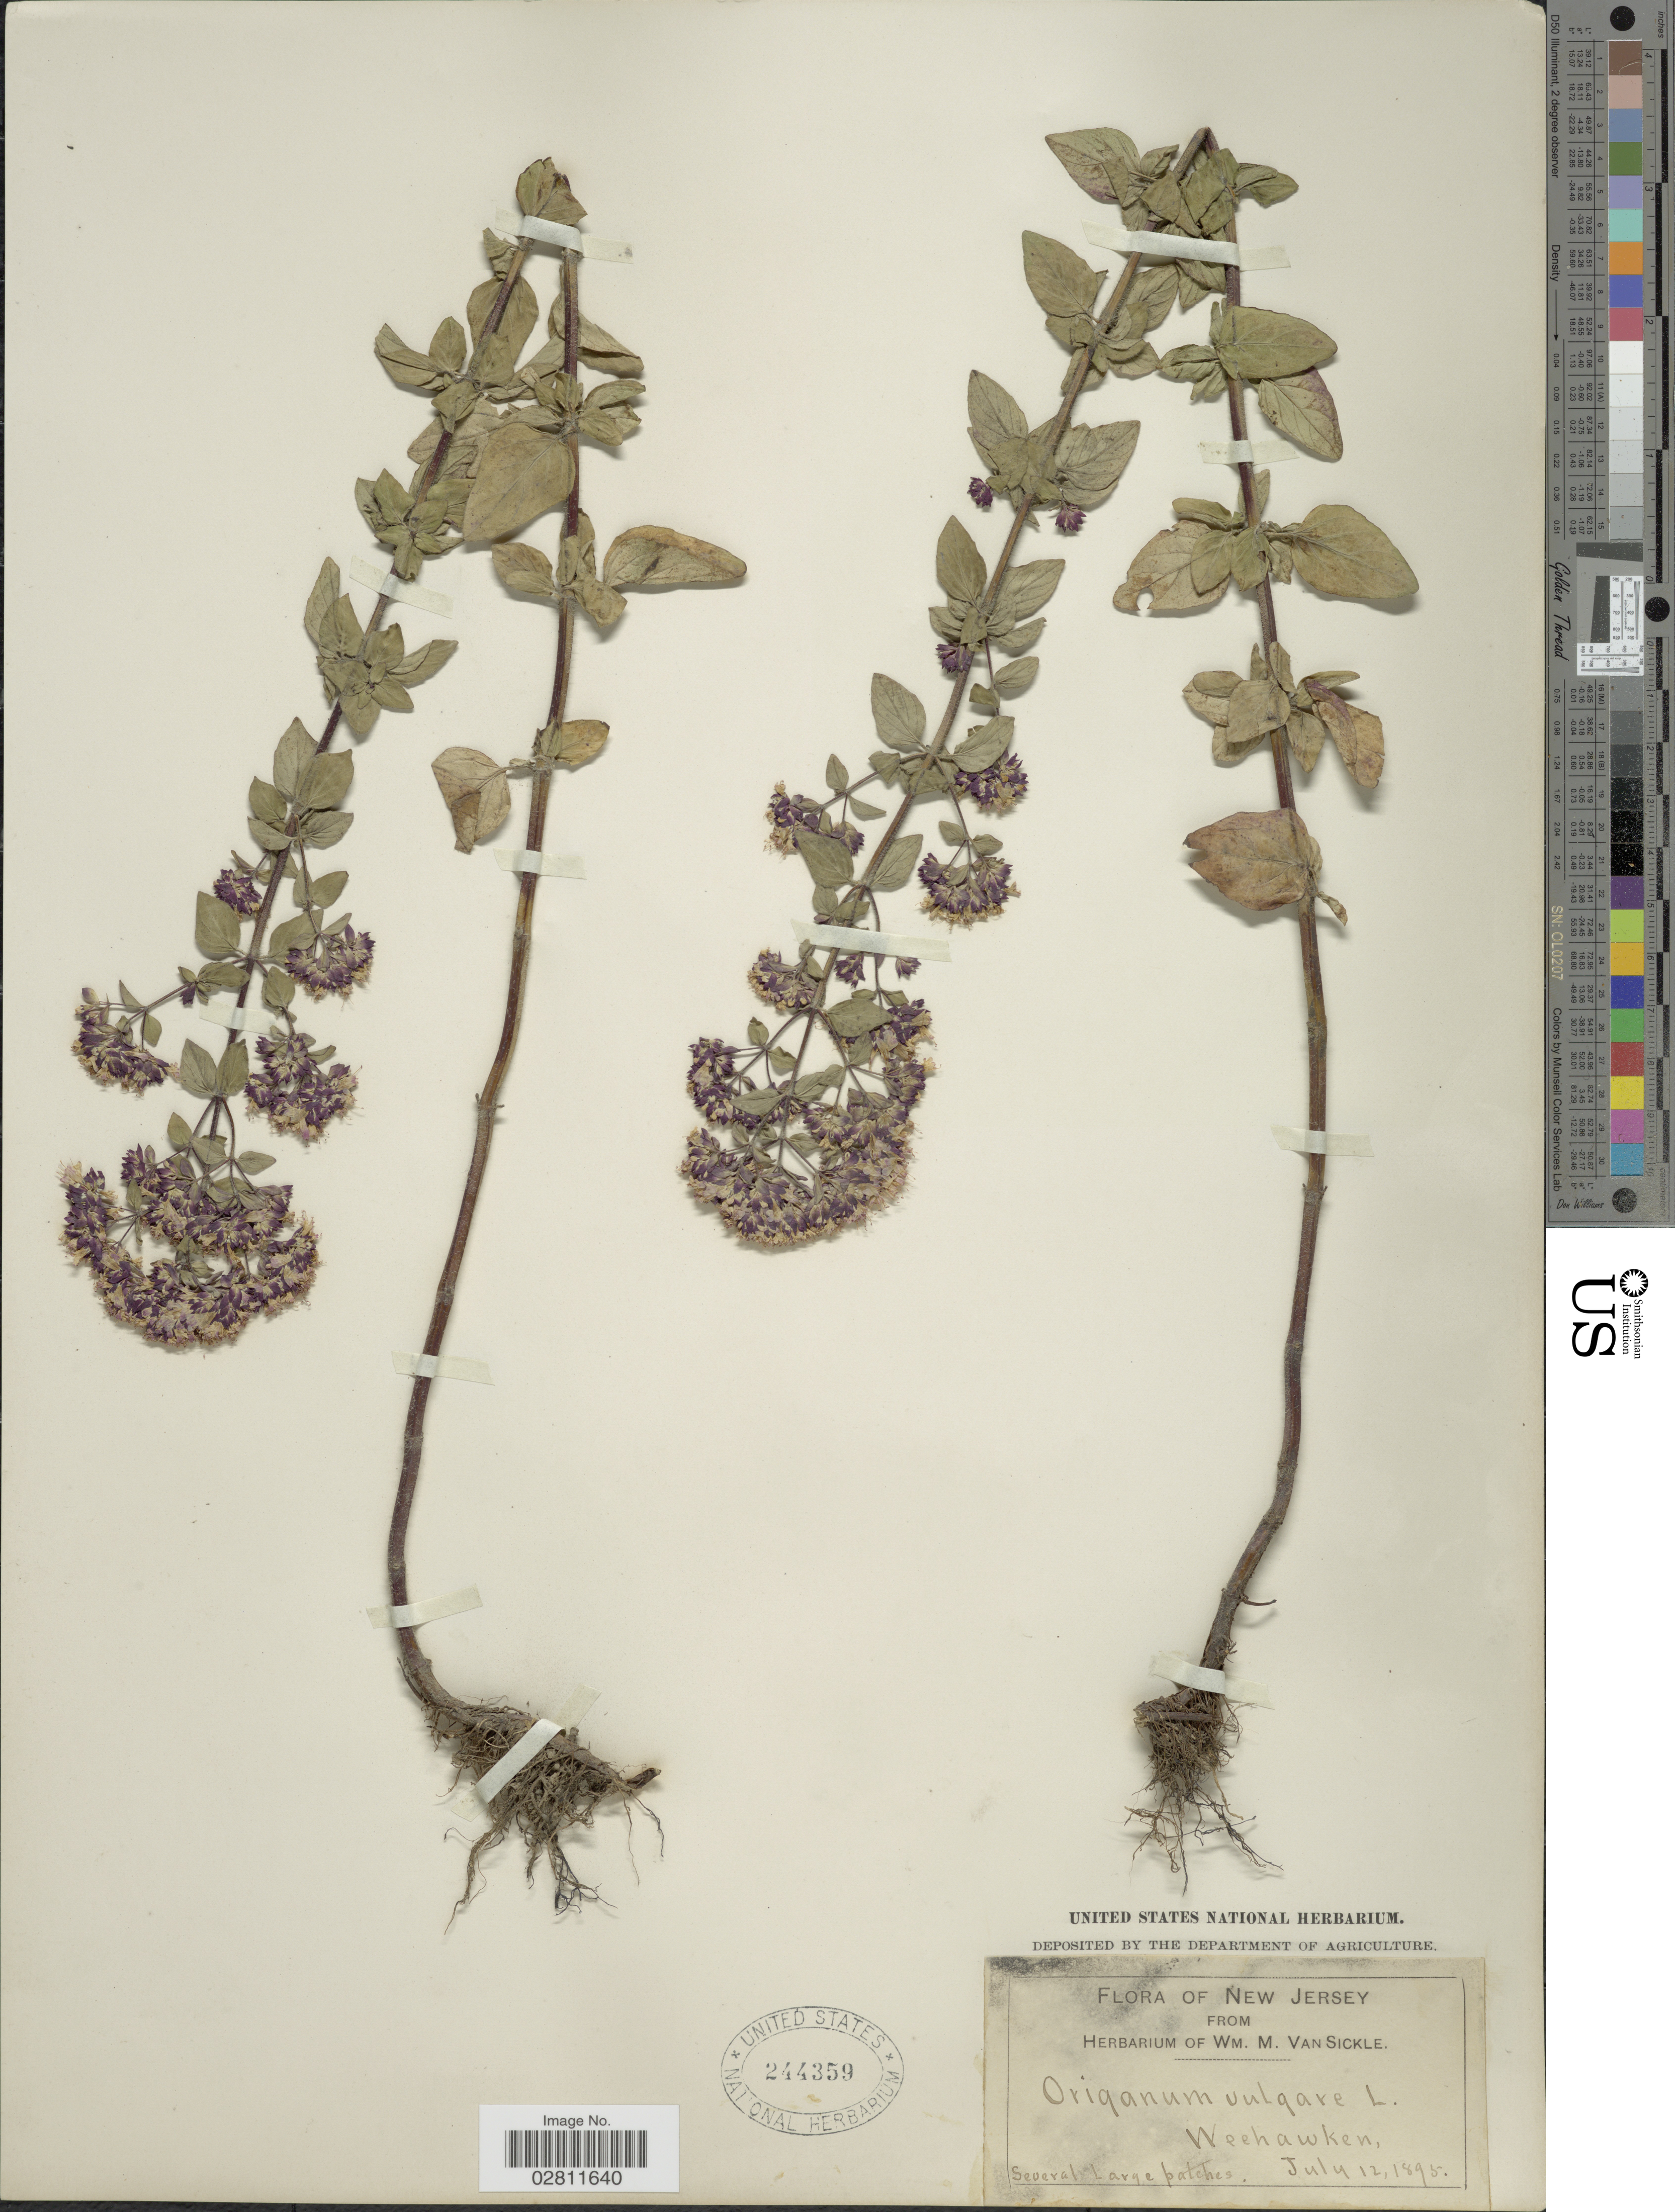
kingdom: Plantae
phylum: Tracheophyta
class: Magnoliopsida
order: Lamiales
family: Lamiaceae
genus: Origanum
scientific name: Origanum vulgare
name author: L.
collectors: ex herb. Wm. M. Van Sickle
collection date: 1895-07-12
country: United States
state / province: New Jersey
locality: Weehawken.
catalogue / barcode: US 244359